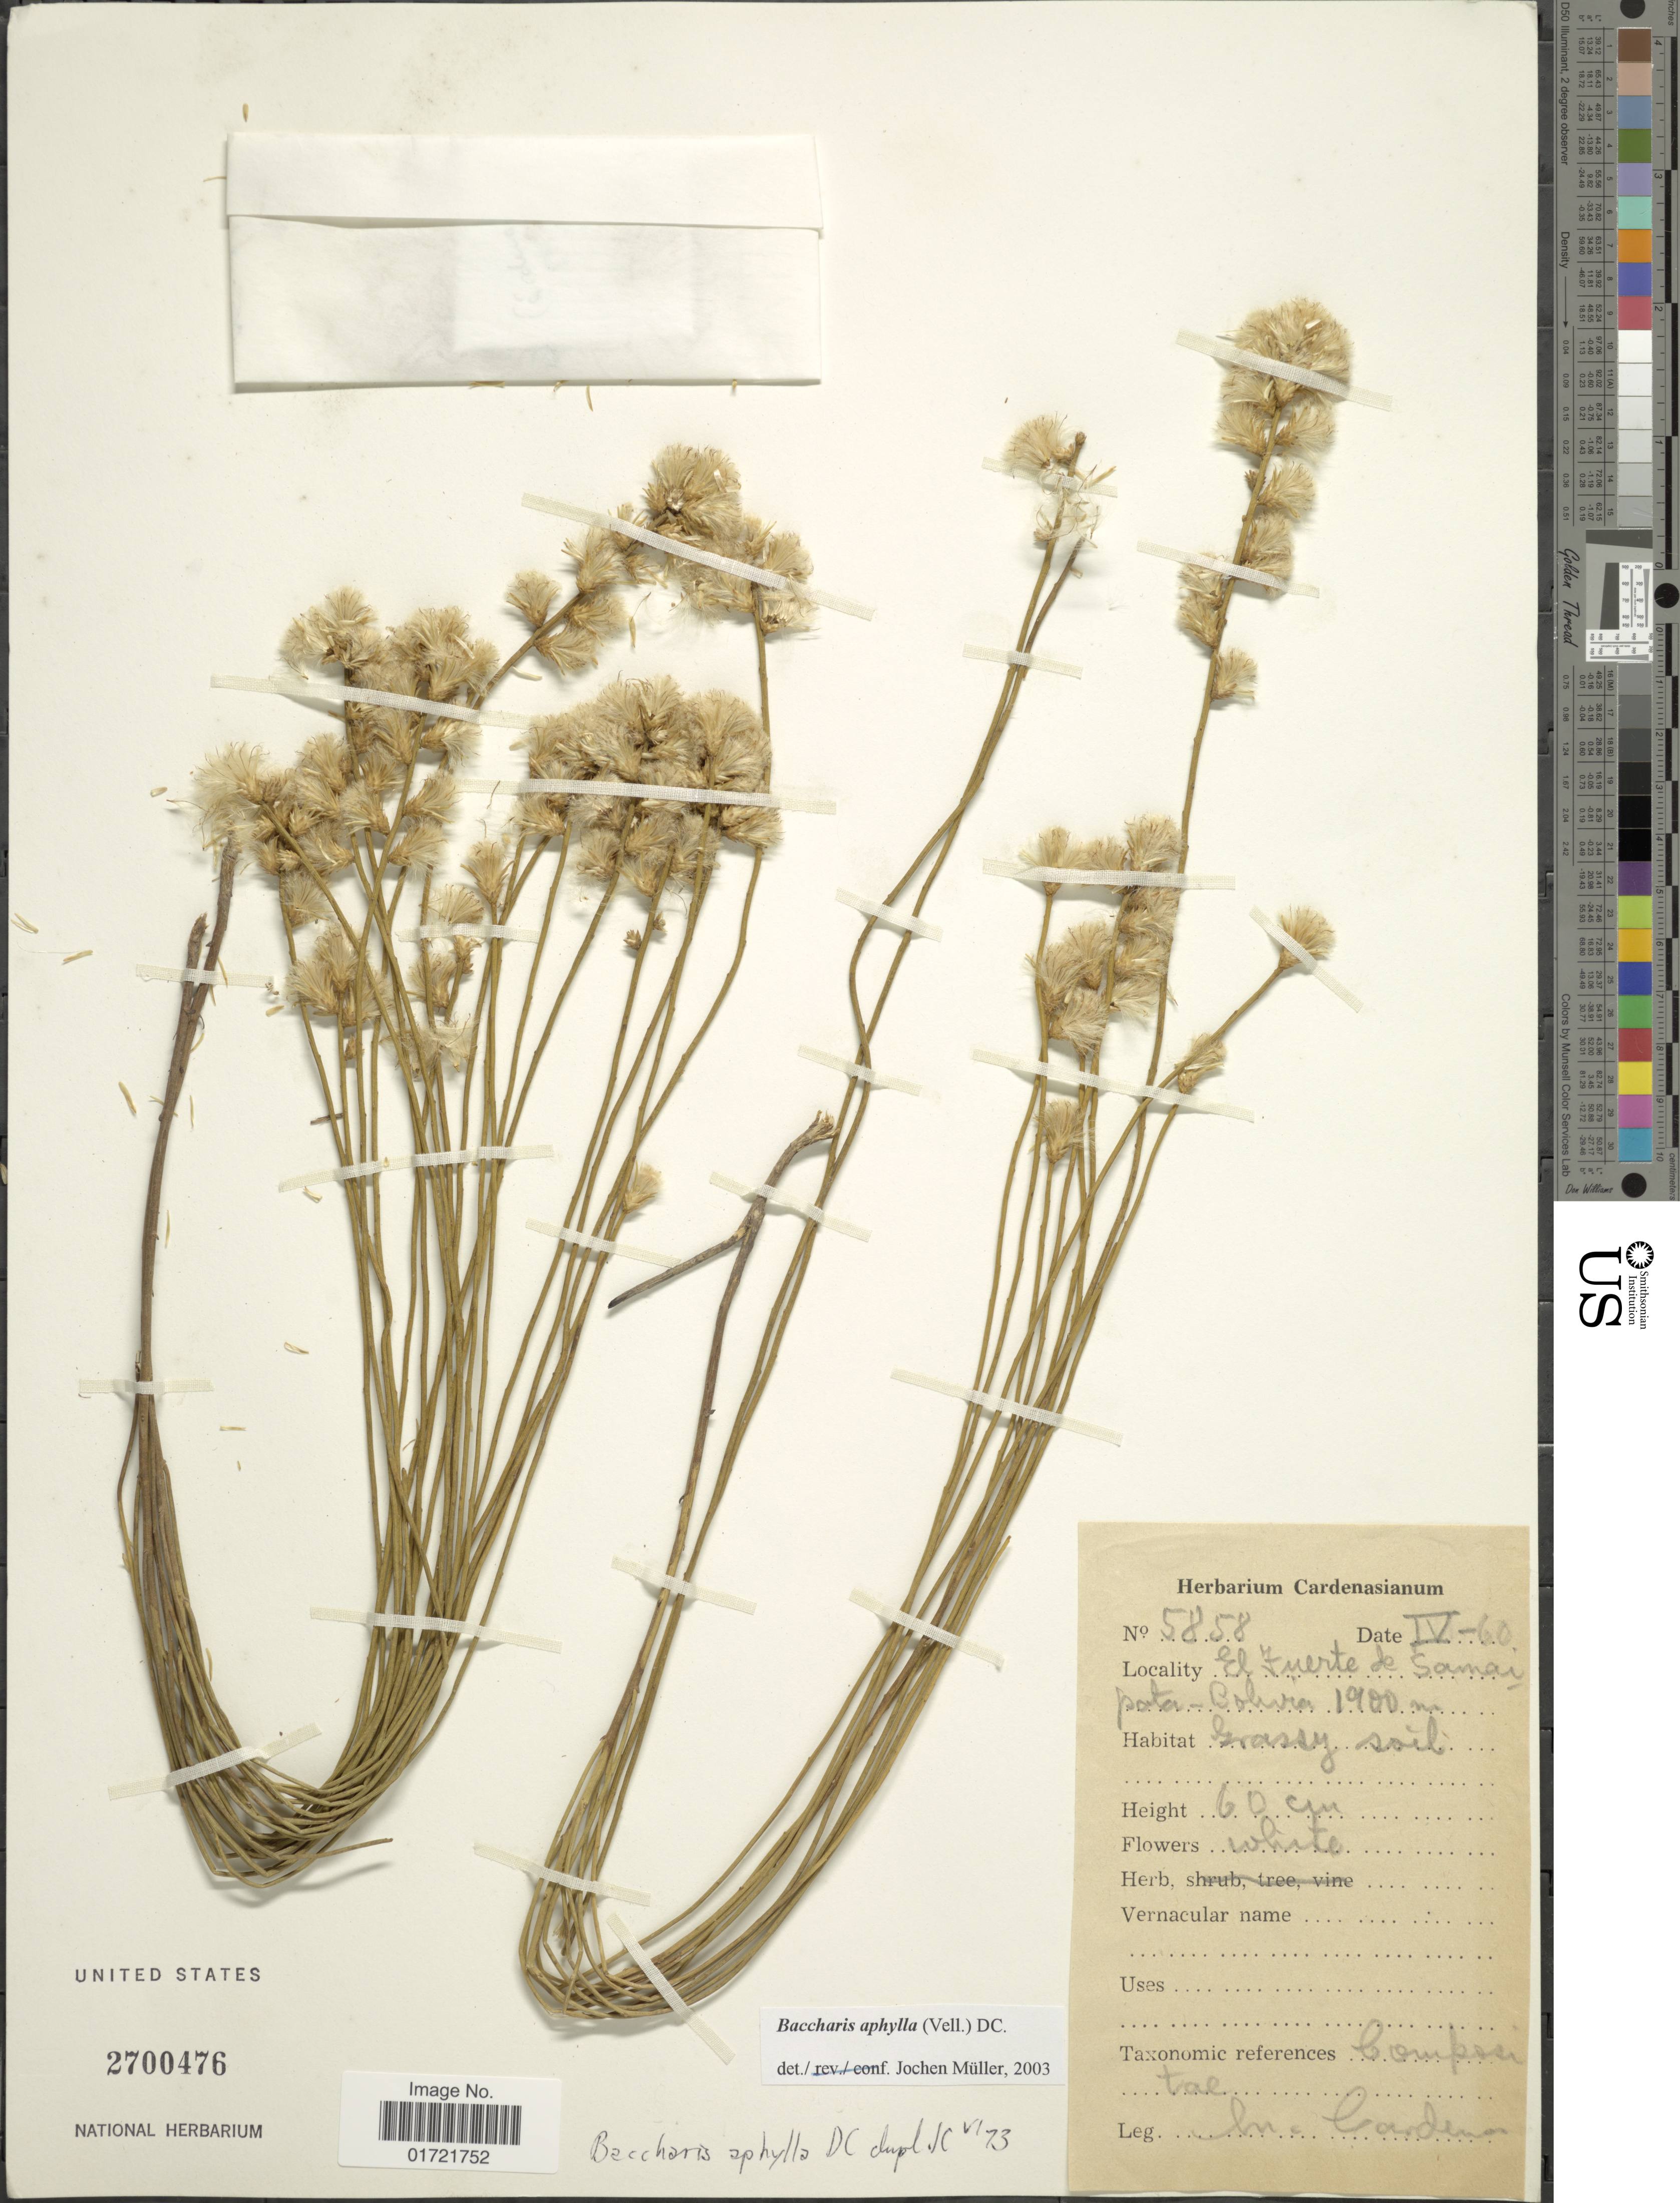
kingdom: Plantae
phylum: Tracheophyta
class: Magnoliopsida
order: Asterales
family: Asteraceae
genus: Baccharis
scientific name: Baccharis aphylla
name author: (Vell.) DC.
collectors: M. Cárdenas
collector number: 5858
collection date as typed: Transcribed d/m/y: /4/60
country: Bolivia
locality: El Fuerte de Samai pata-Bolivia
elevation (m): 1900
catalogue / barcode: US 2700476